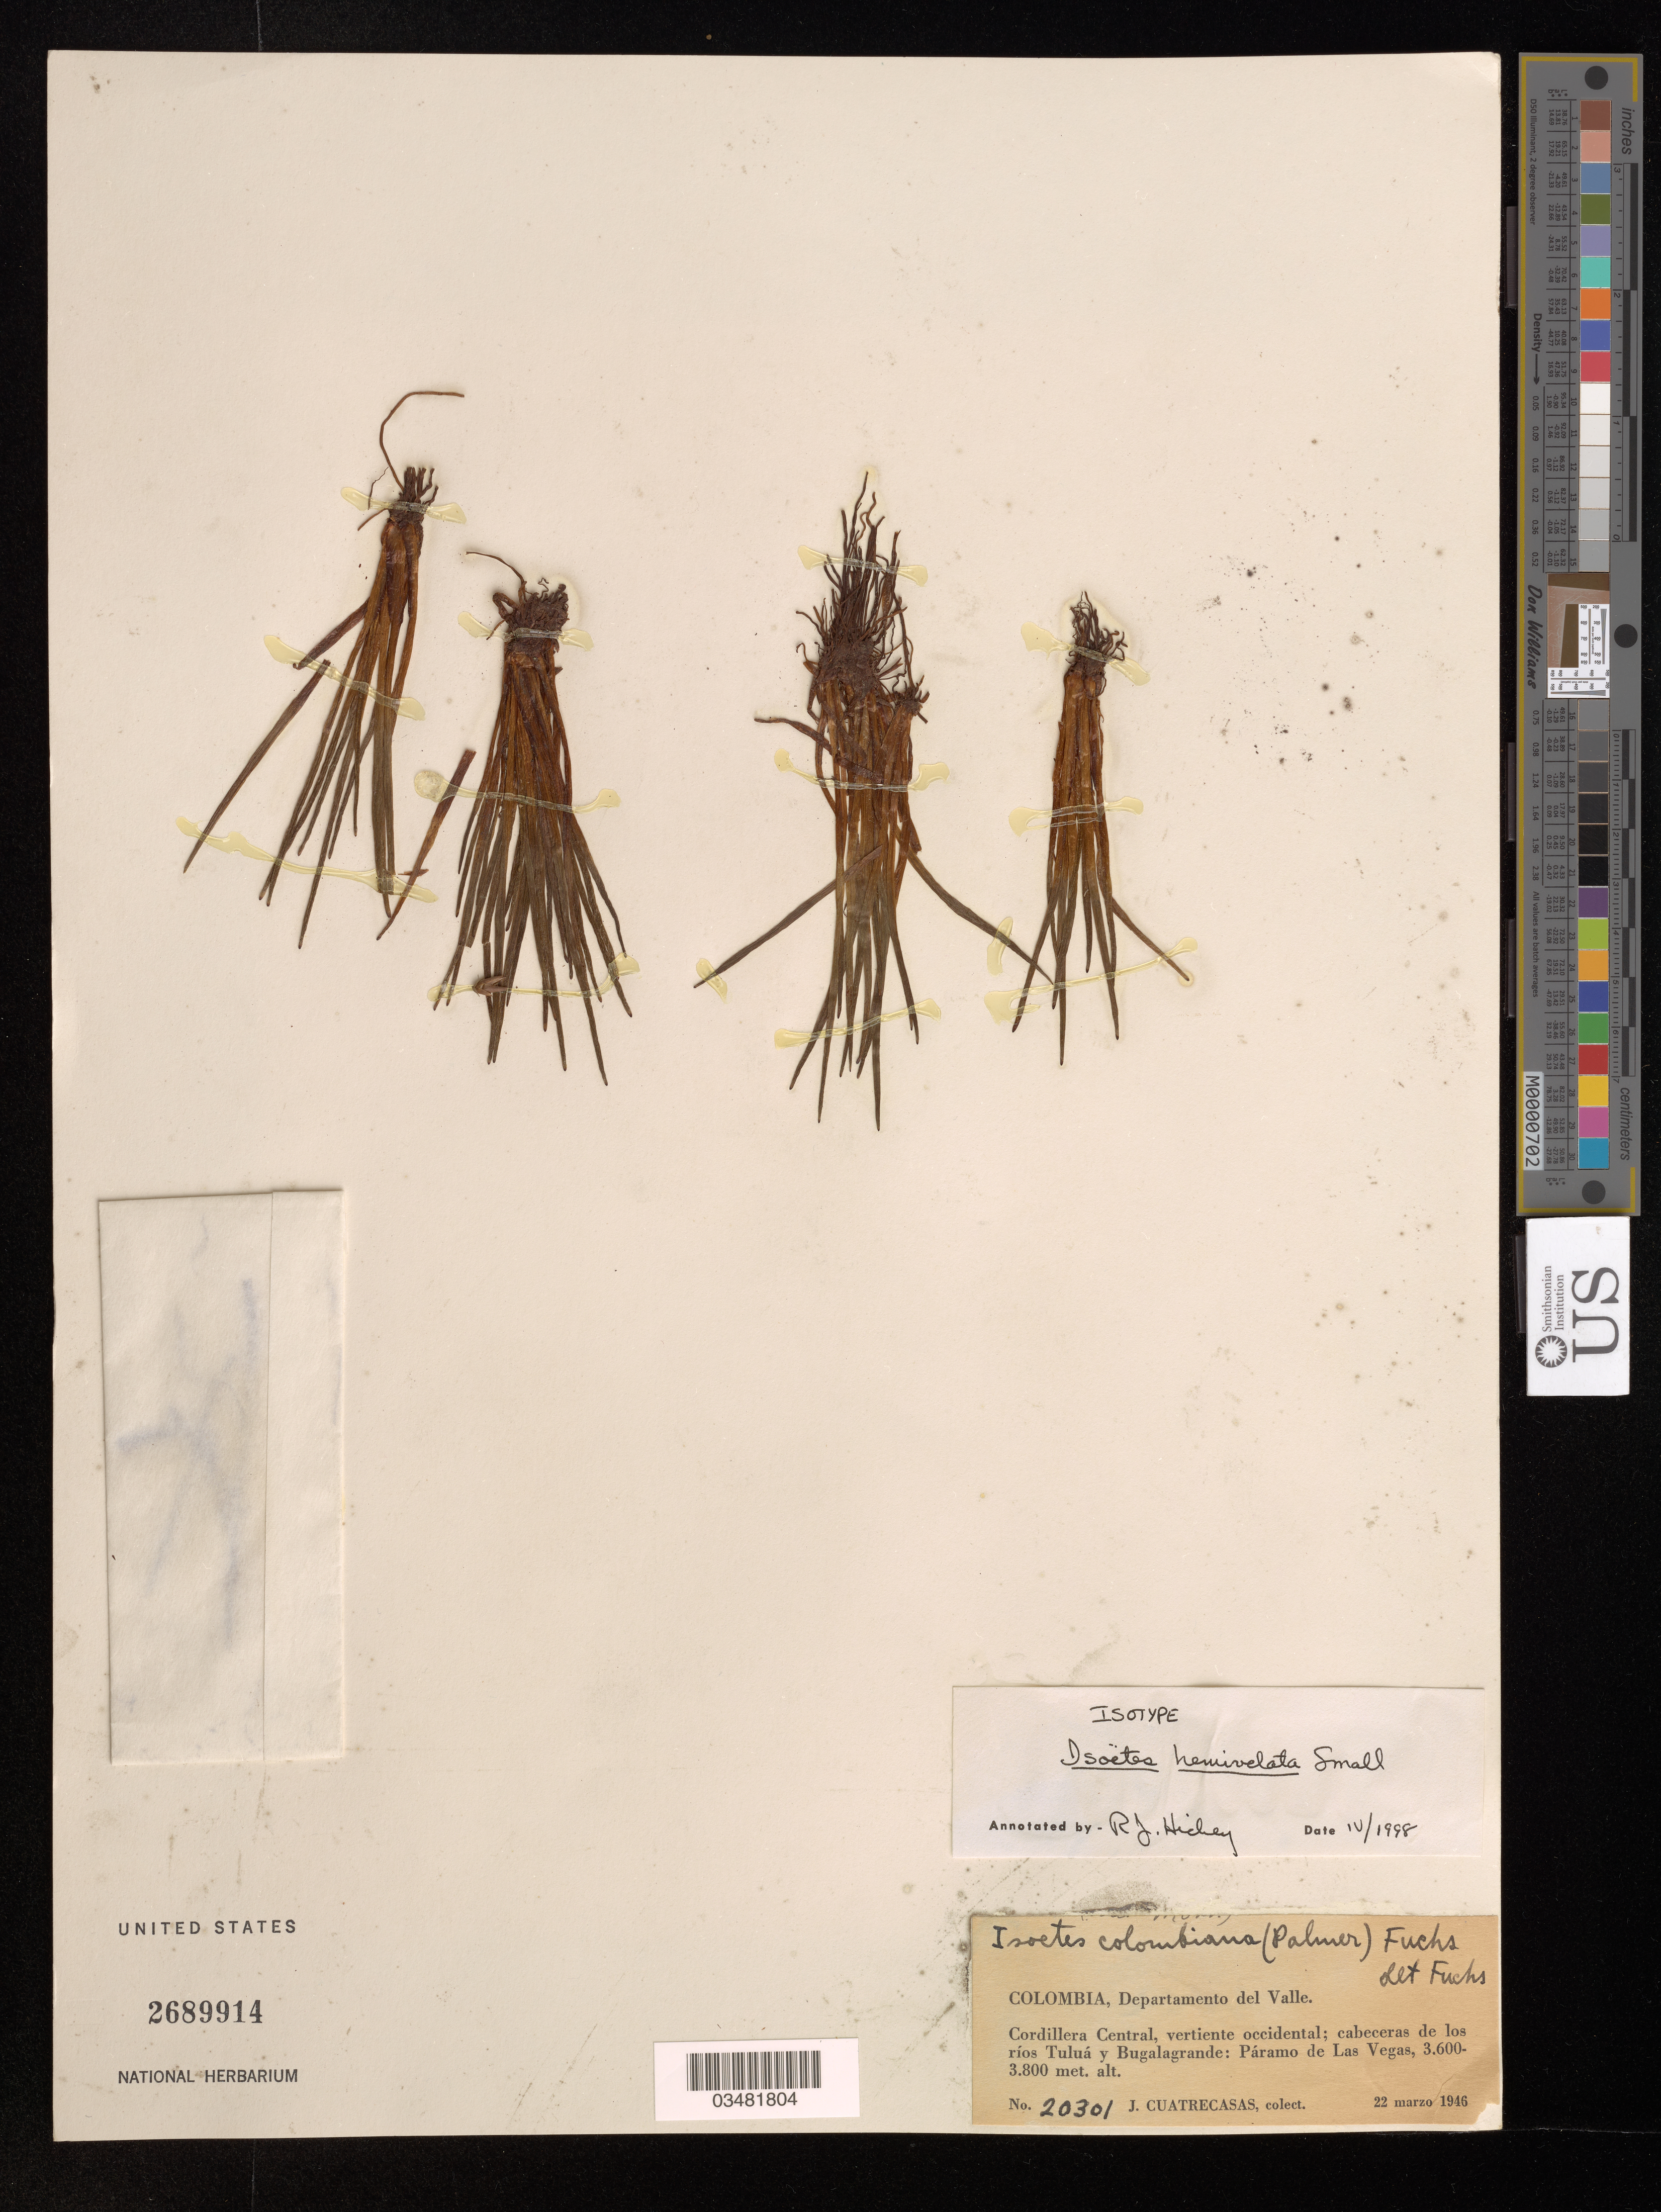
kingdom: Plantae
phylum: Tracheophyta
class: Lycopodiopsida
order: Isoetales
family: Isoetaceae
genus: Isoetes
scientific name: Isoetes hemivelata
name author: R.L. Small & Hickey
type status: Isotype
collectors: J. Cuatrecasas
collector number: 20301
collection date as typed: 22 Mar 1946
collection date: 1946-03-22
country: Colombia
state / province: Valle del Cauca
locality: Departamento del Valle. Cordillera Central, vertiente occidental; cabeceras de los ríos Tuluá y Bugalagrande: Páramo de Las Vegas.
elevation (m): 3600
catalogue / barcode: US 2689914